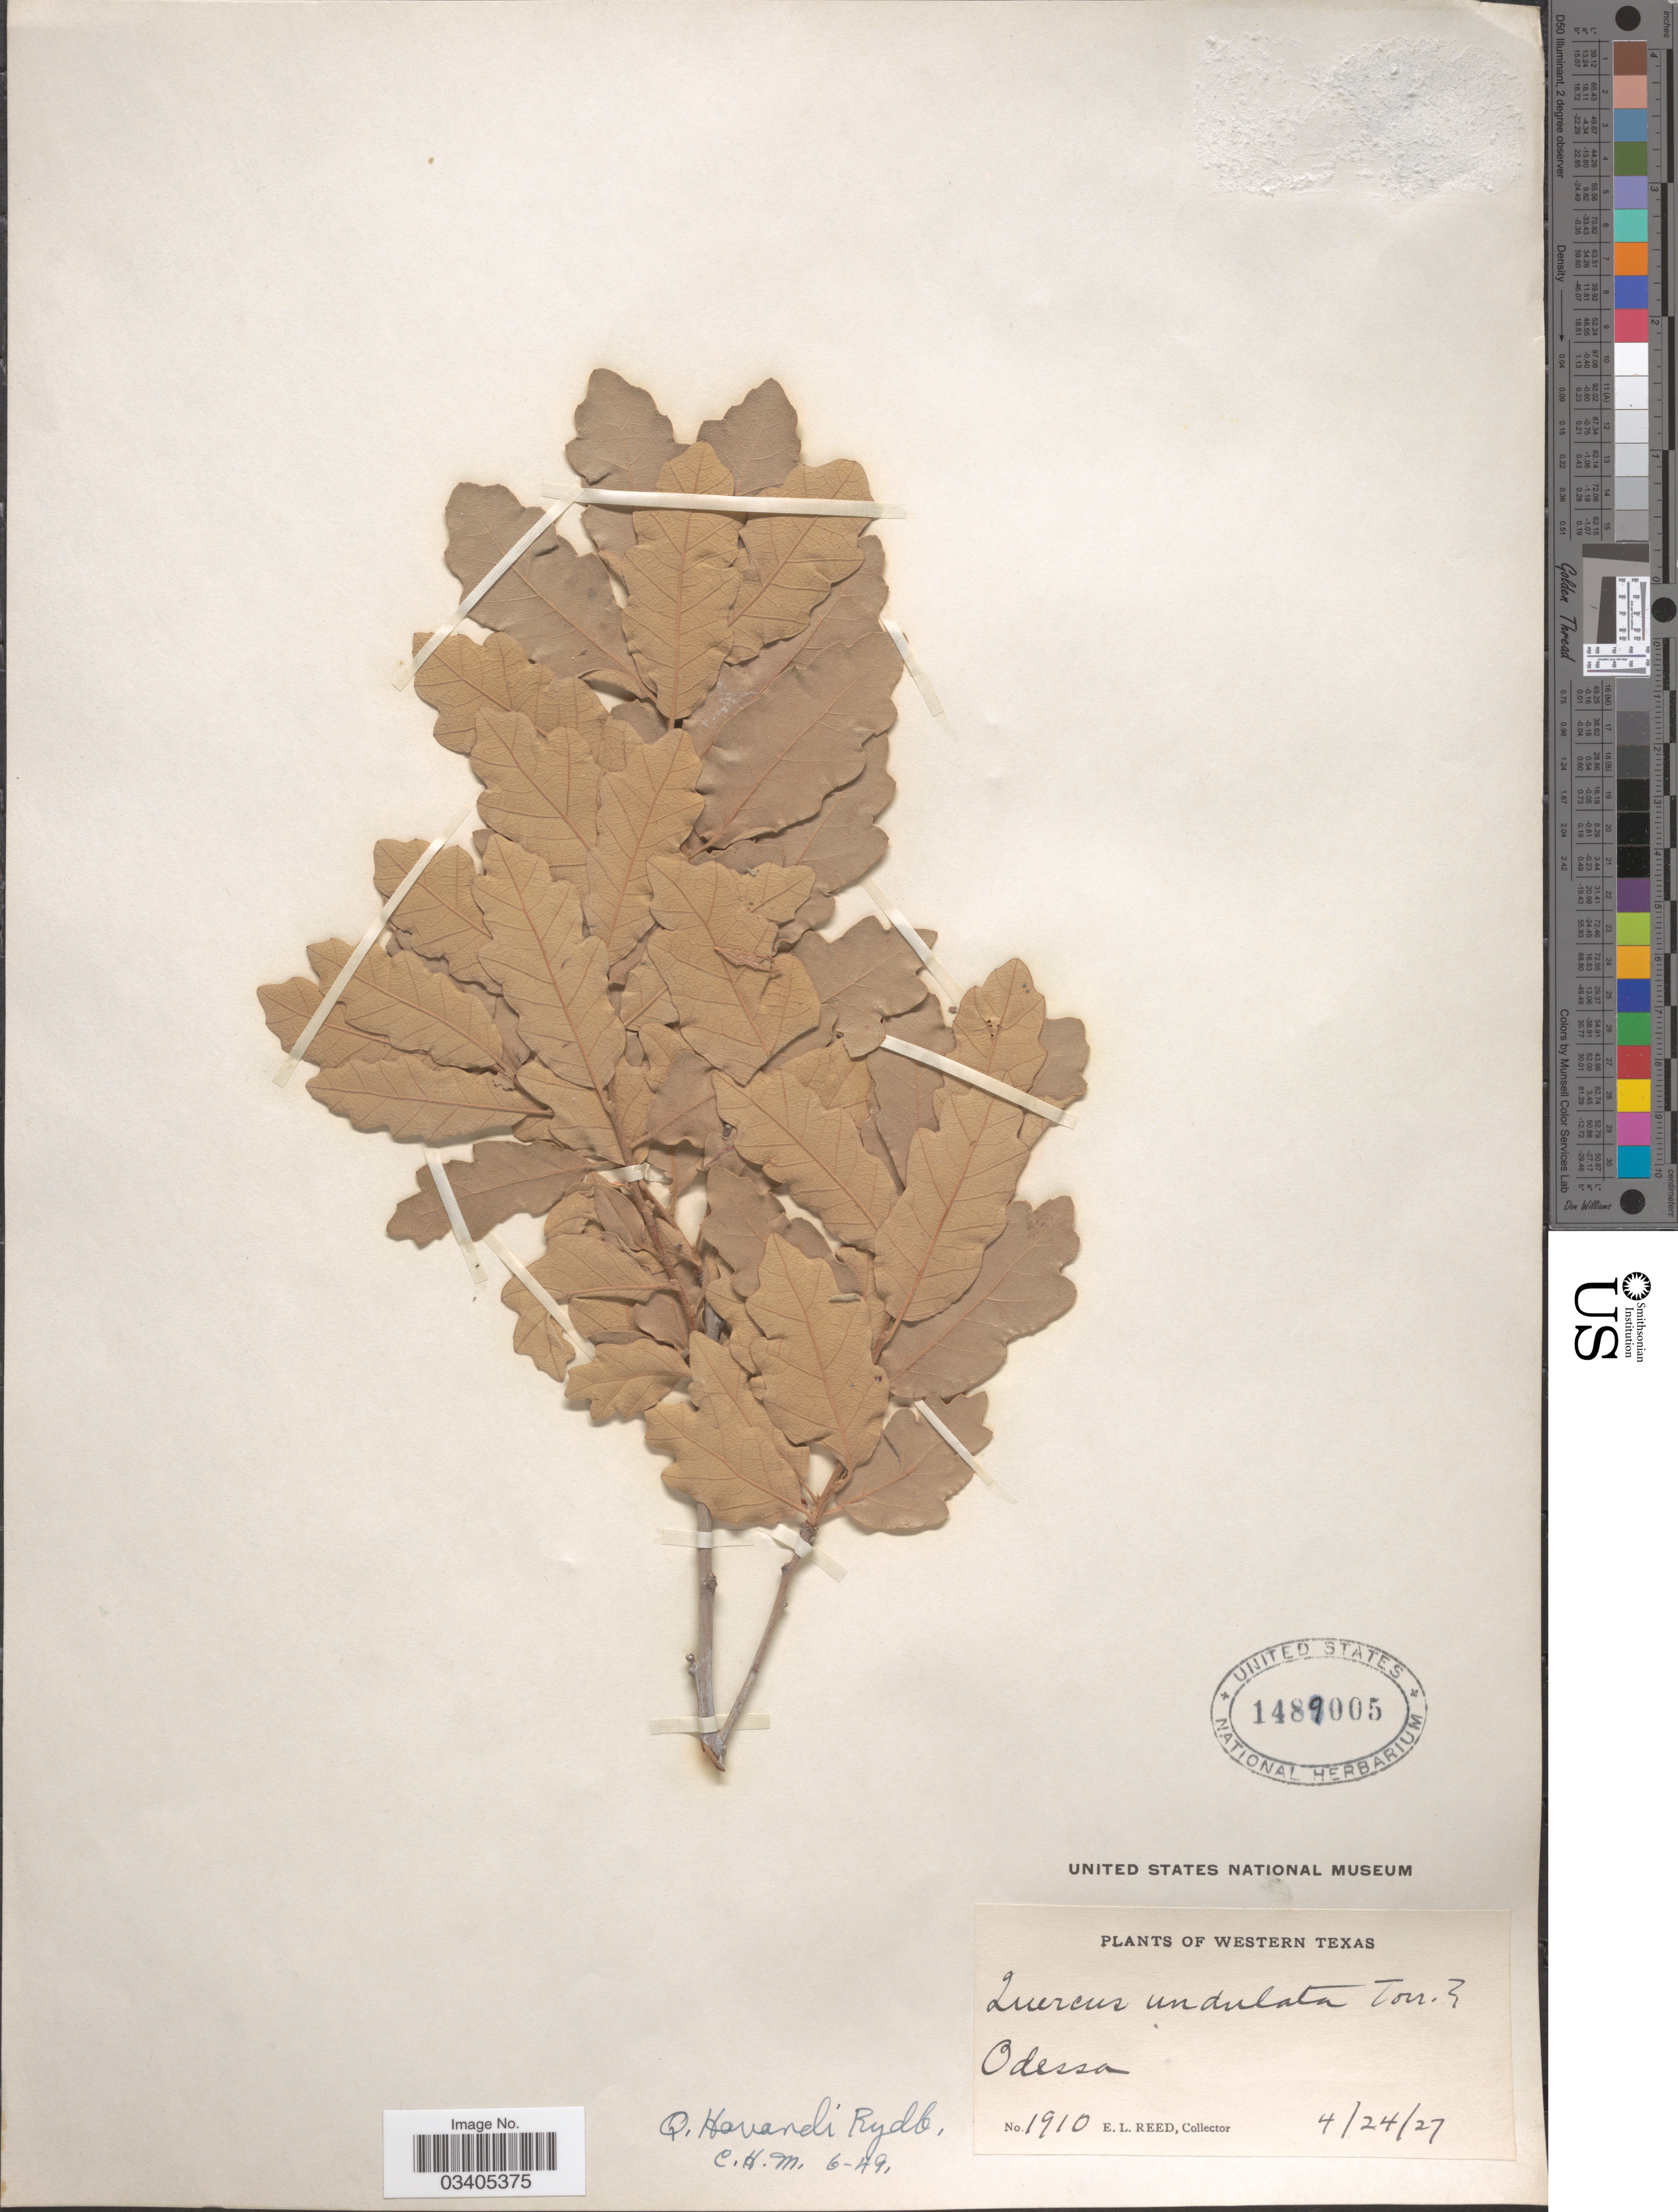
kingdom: Plantae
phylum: Tracheophyta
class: Magnoliopsida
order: Fagales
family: Fagaceae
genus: Quercus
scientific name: Quercus havardii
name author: Rydb.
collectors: E. Reed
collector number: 1910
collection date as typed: Transcribed d/m/y: 24/4/27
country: United States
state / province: Texas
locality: Western Texas. Odessa.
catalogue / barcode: US 1489005